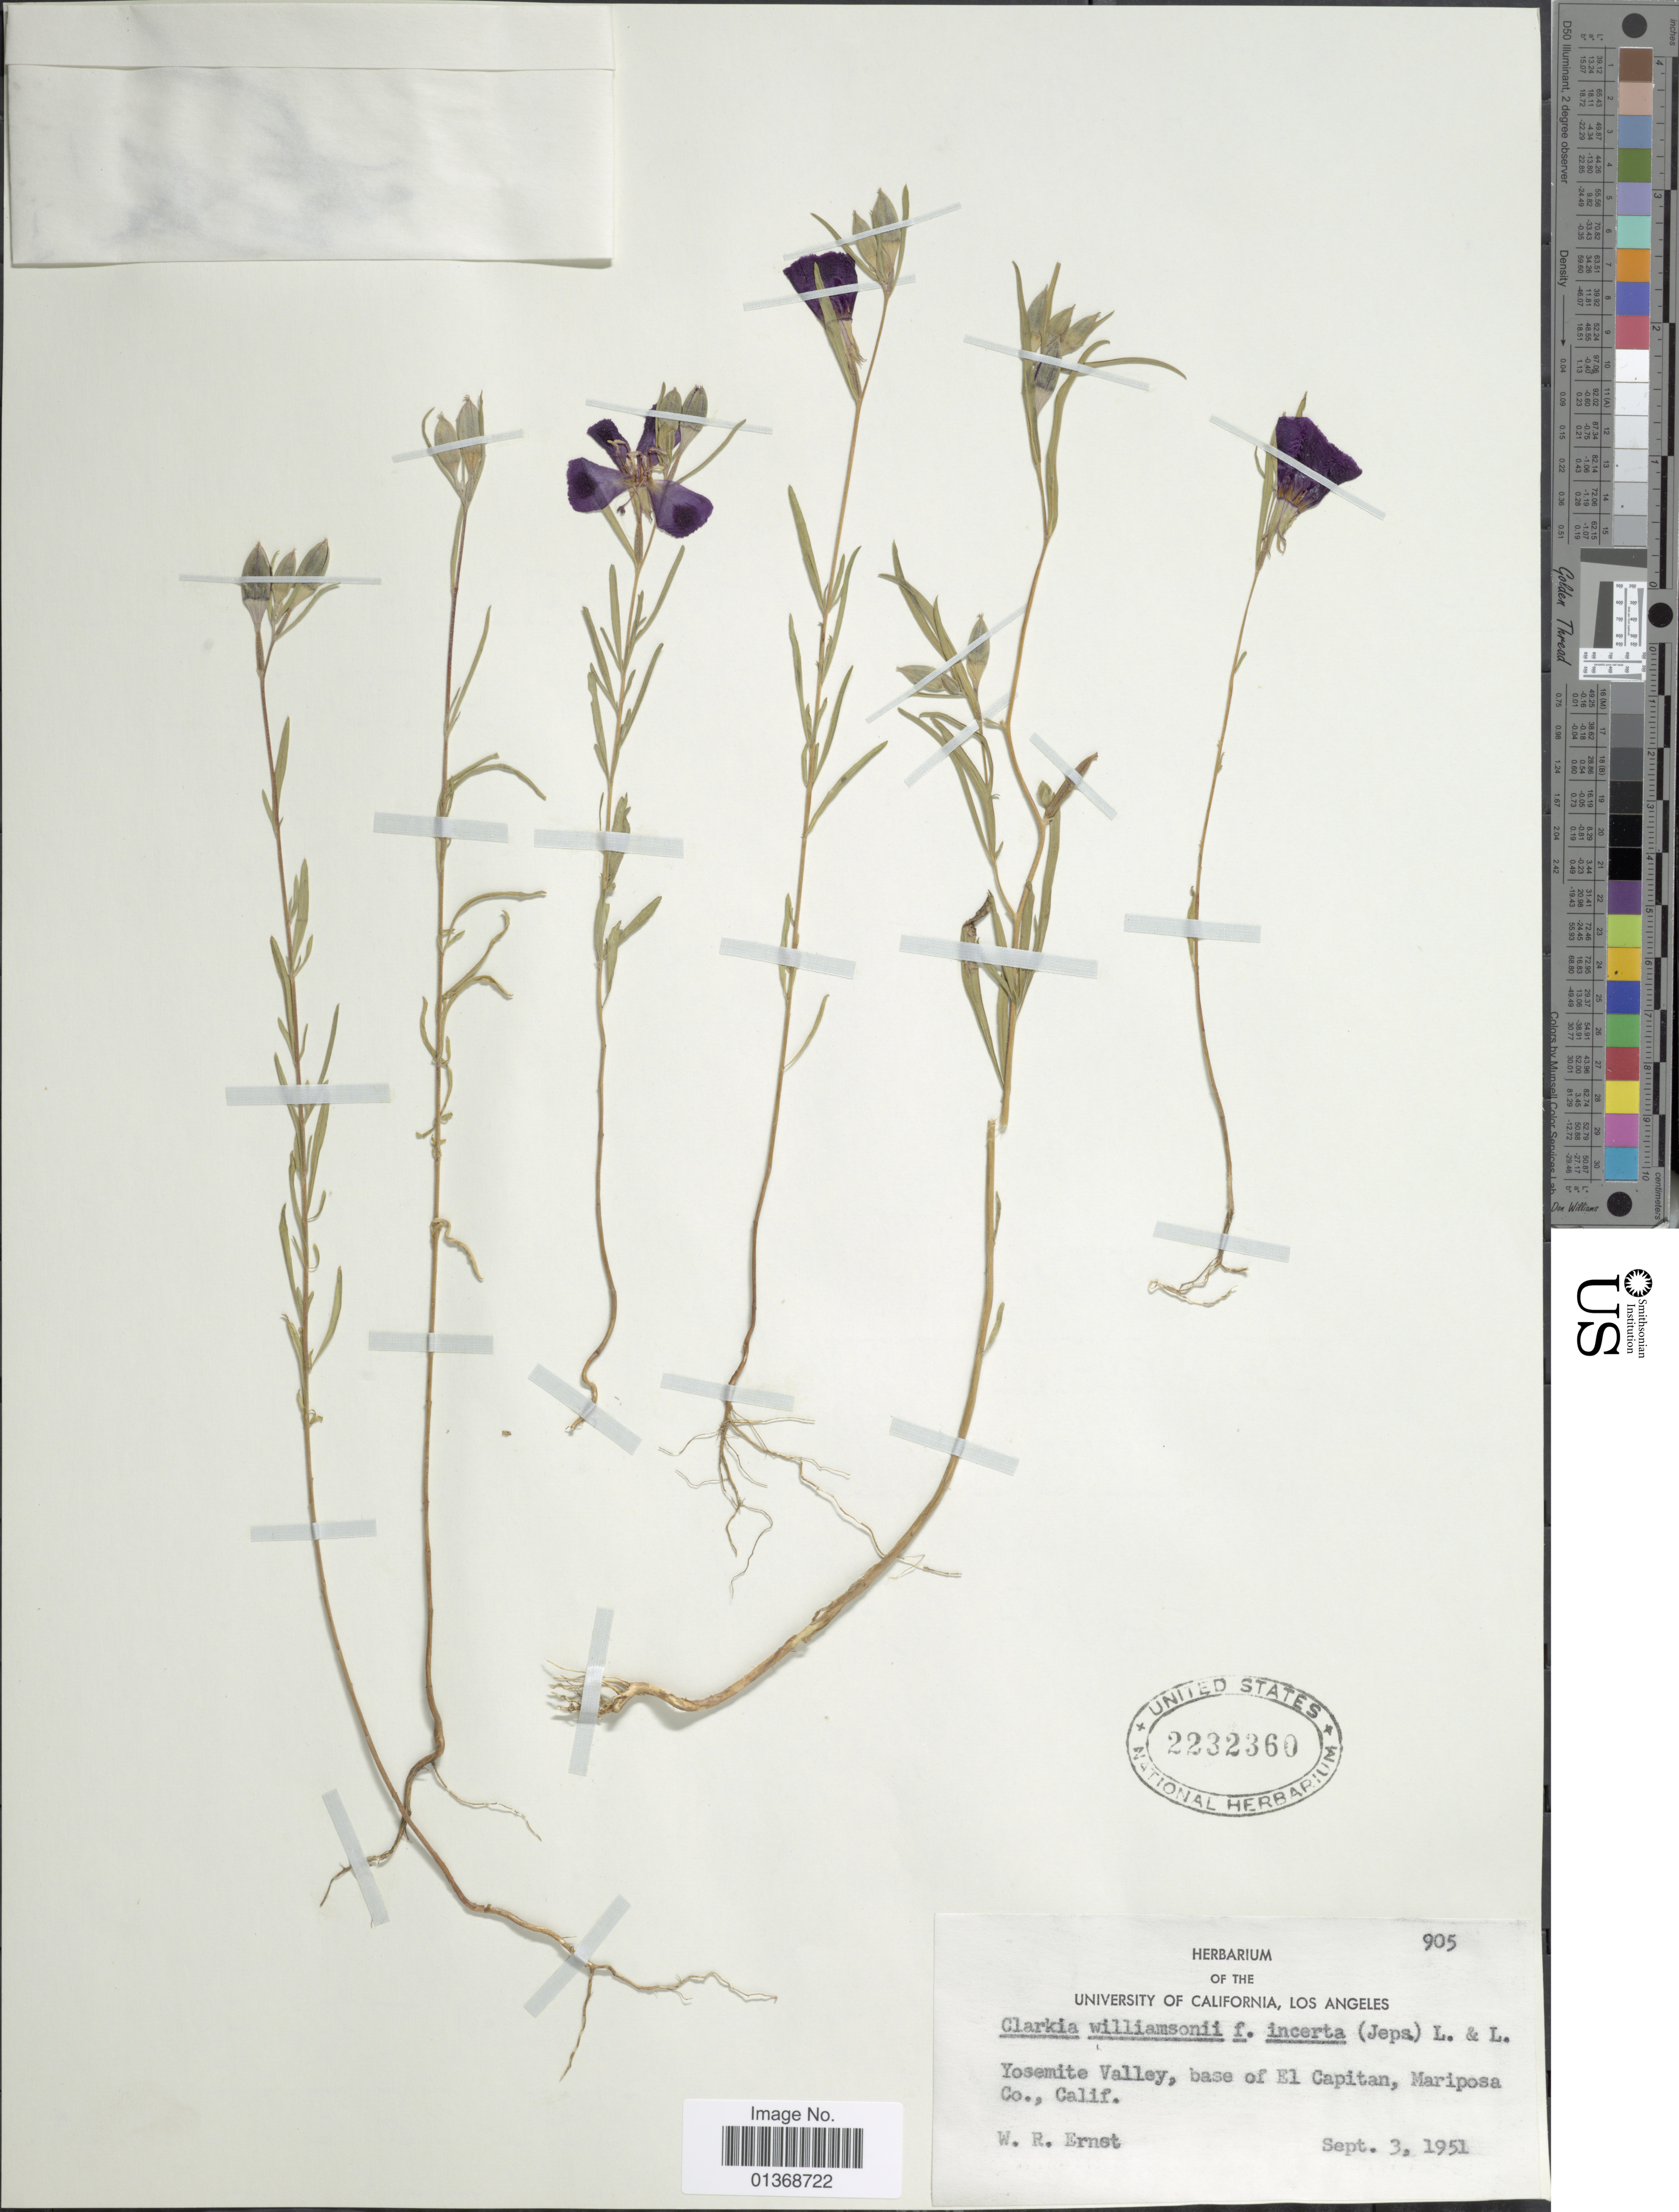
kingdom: Plantae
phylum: Tracheophyta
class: Magnoliopsida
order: Myrtales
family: Onagraceae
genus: Clarkia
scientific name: Clarkia williamsonii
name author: (Durand & Hilg.) F. H. Lewis & M.E. Lewis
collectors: W. R. Ernst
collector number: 905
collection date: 1951-09-03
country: United States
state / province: California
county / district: Mariposa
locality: Yosemite Valley, base of El Capitan, Mariposa Co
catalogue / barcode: US 2232360